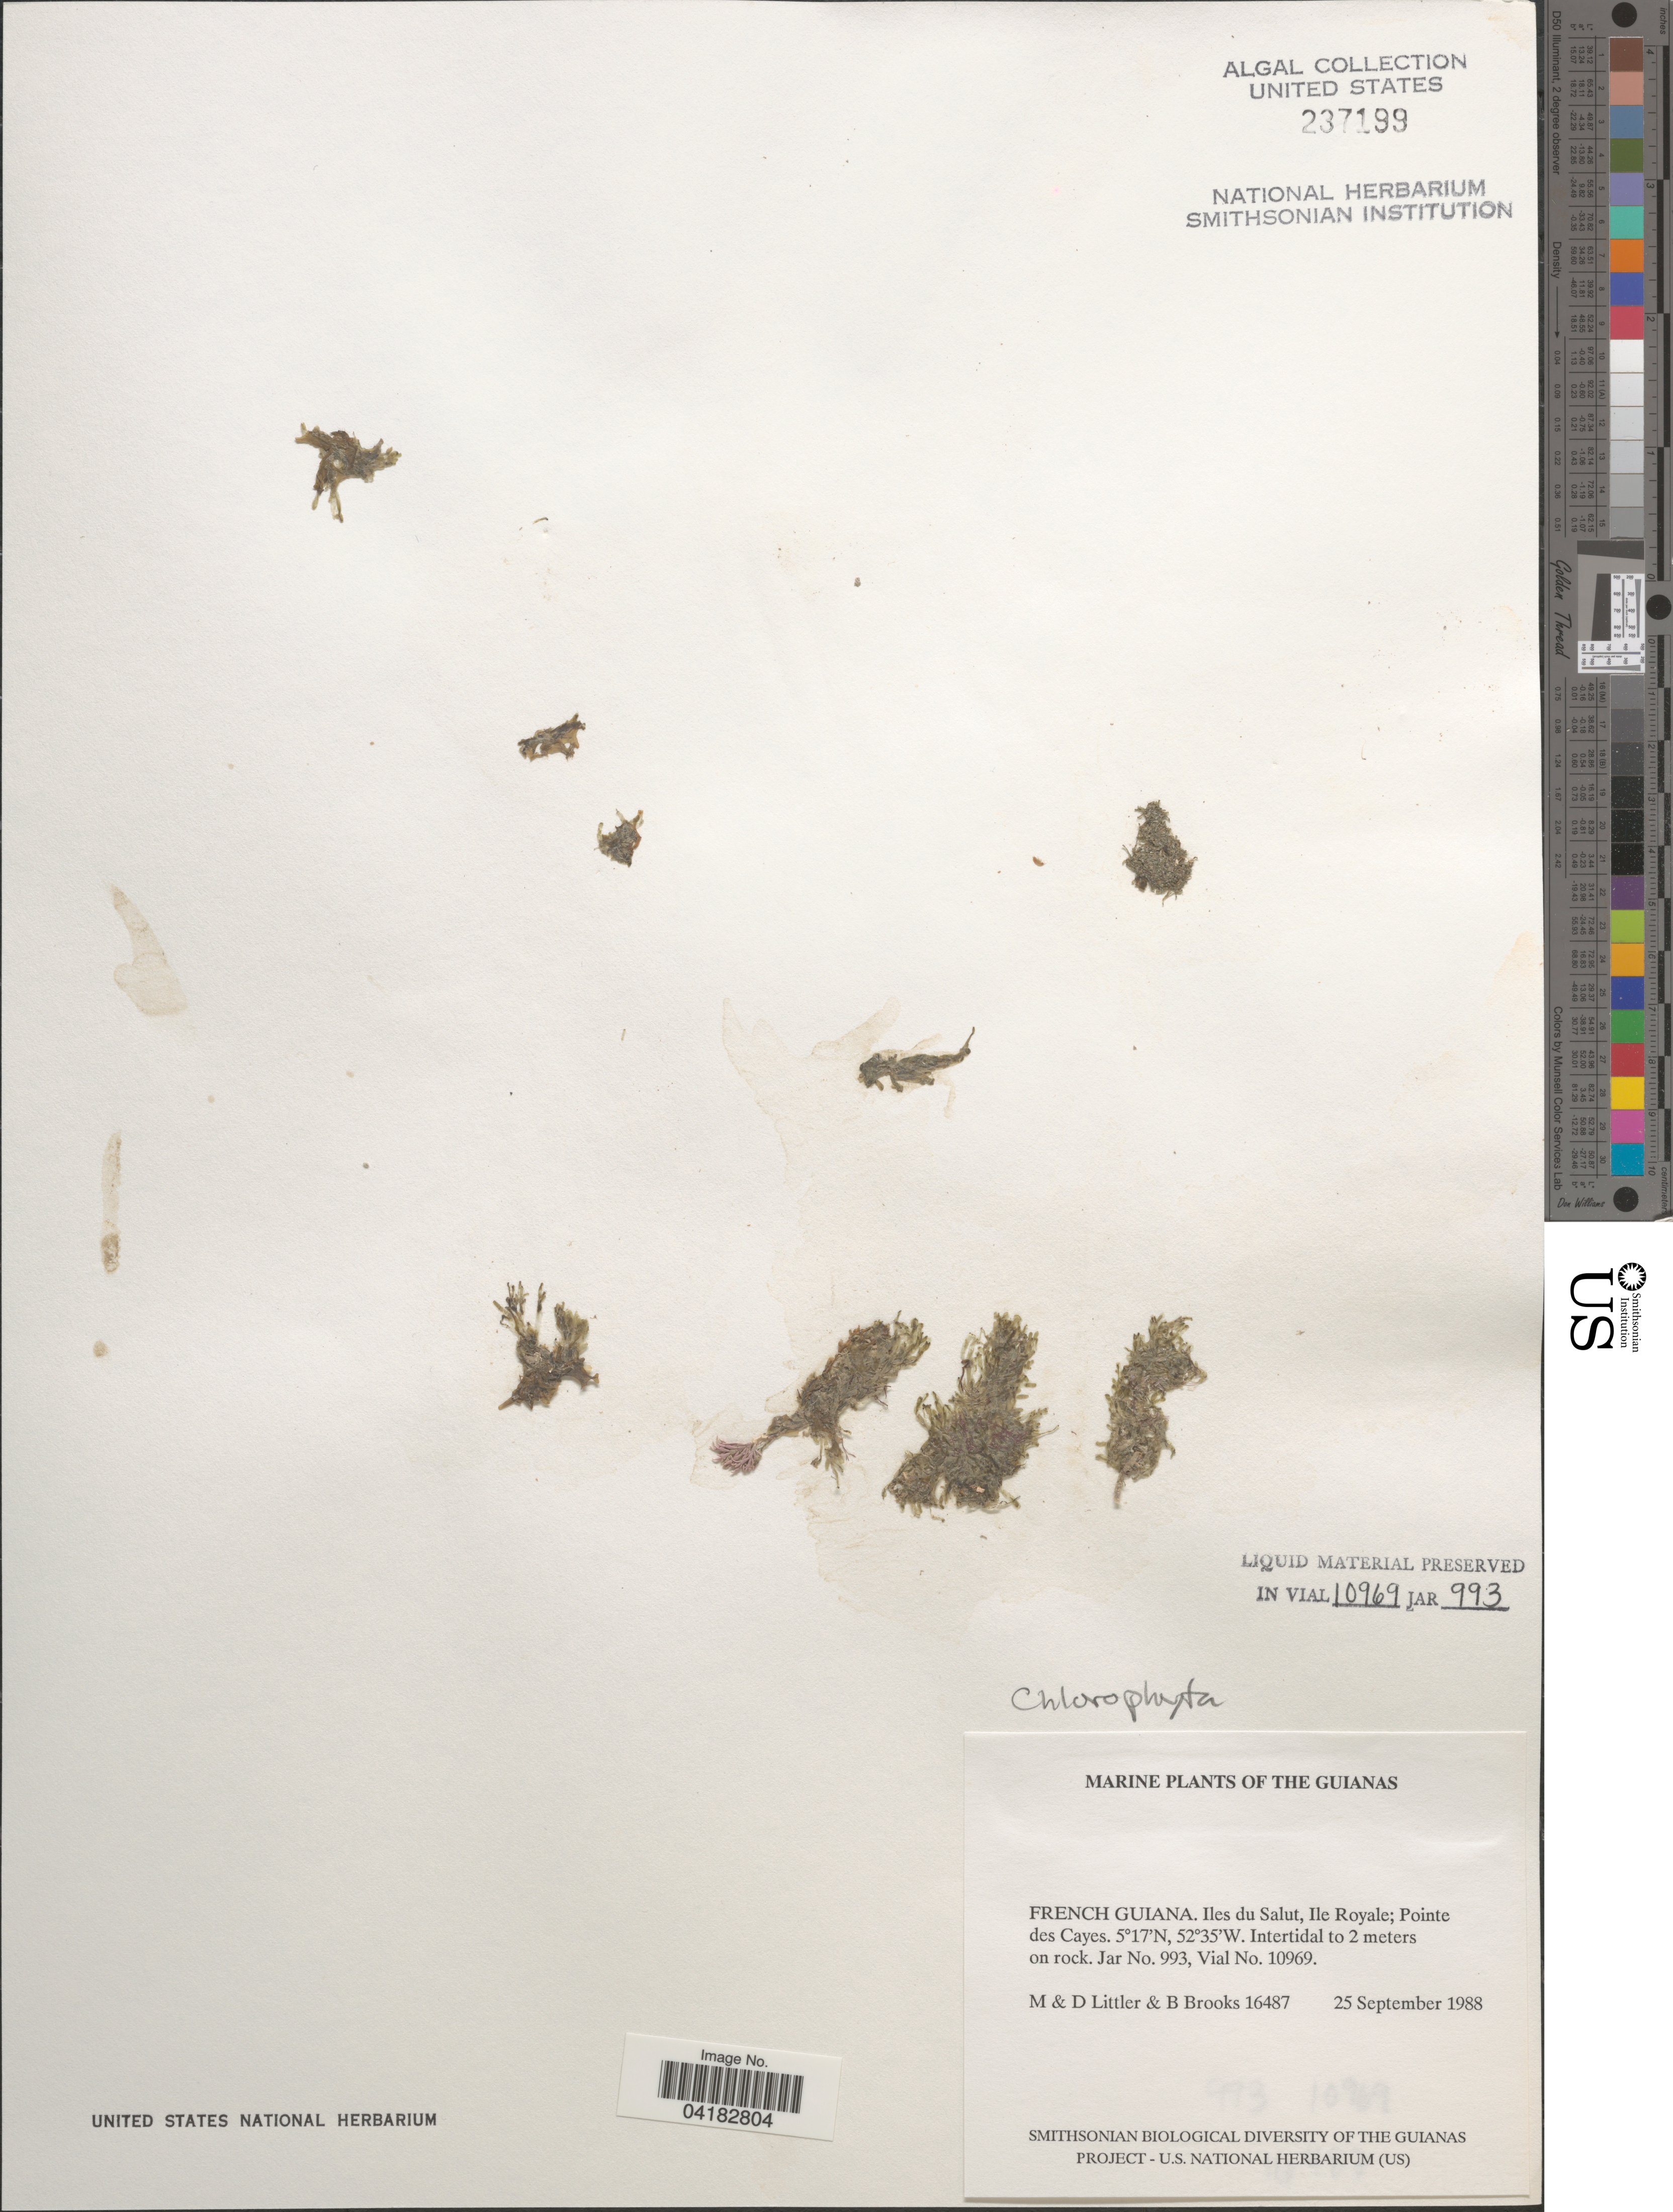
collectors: M. Littler, D. S. Littler & B. Brooks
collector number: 16487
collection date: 1988-09-25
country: French Guiana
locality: Guianas. Iles du Salut, Ile Royale; Pointe des Cayes.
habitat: Intertidal to 2 meters on rock.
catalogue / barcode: US 237199